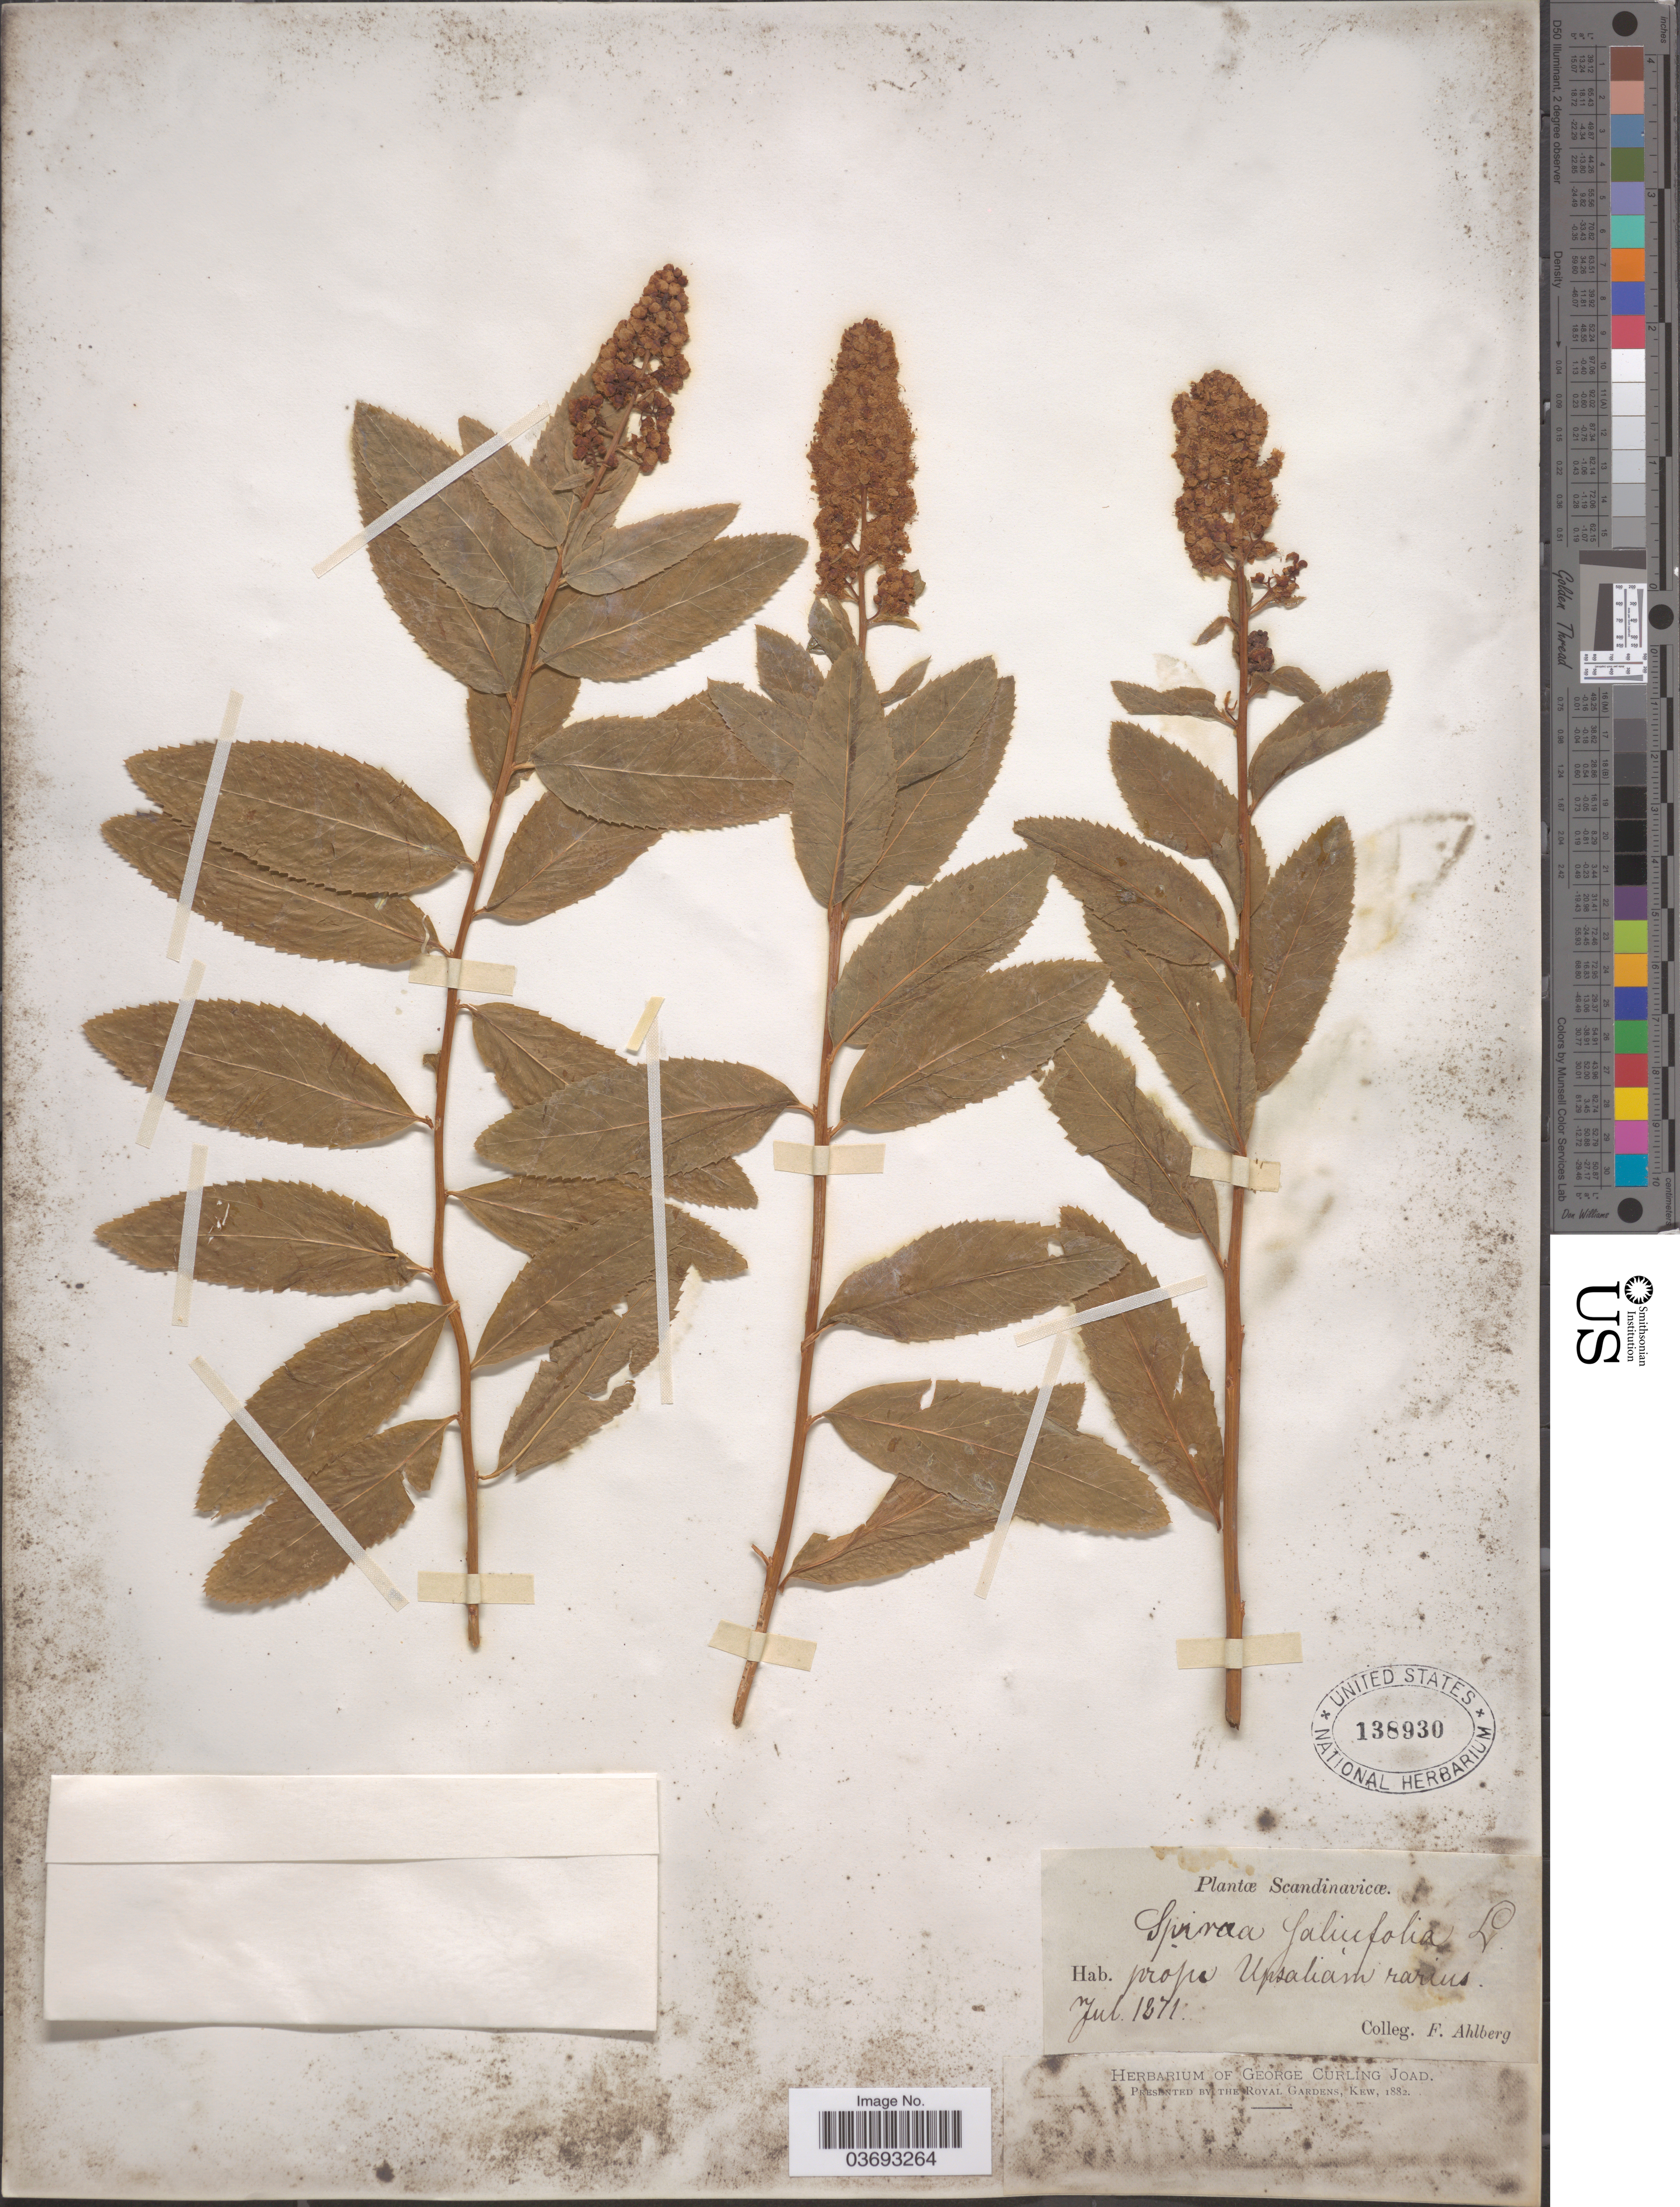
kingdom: Plantae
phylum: Tracheophyta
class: Magnoliopsida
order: Rosales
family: Rosaceae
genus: Spiraea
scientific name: Spiraea salicifolia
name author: L.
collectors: F. Ahlberg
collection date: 1871-07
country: Sweden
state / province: Uppsala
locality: Scandinavicæ. Prope Upsaliam rarius.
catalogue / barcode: US 138930